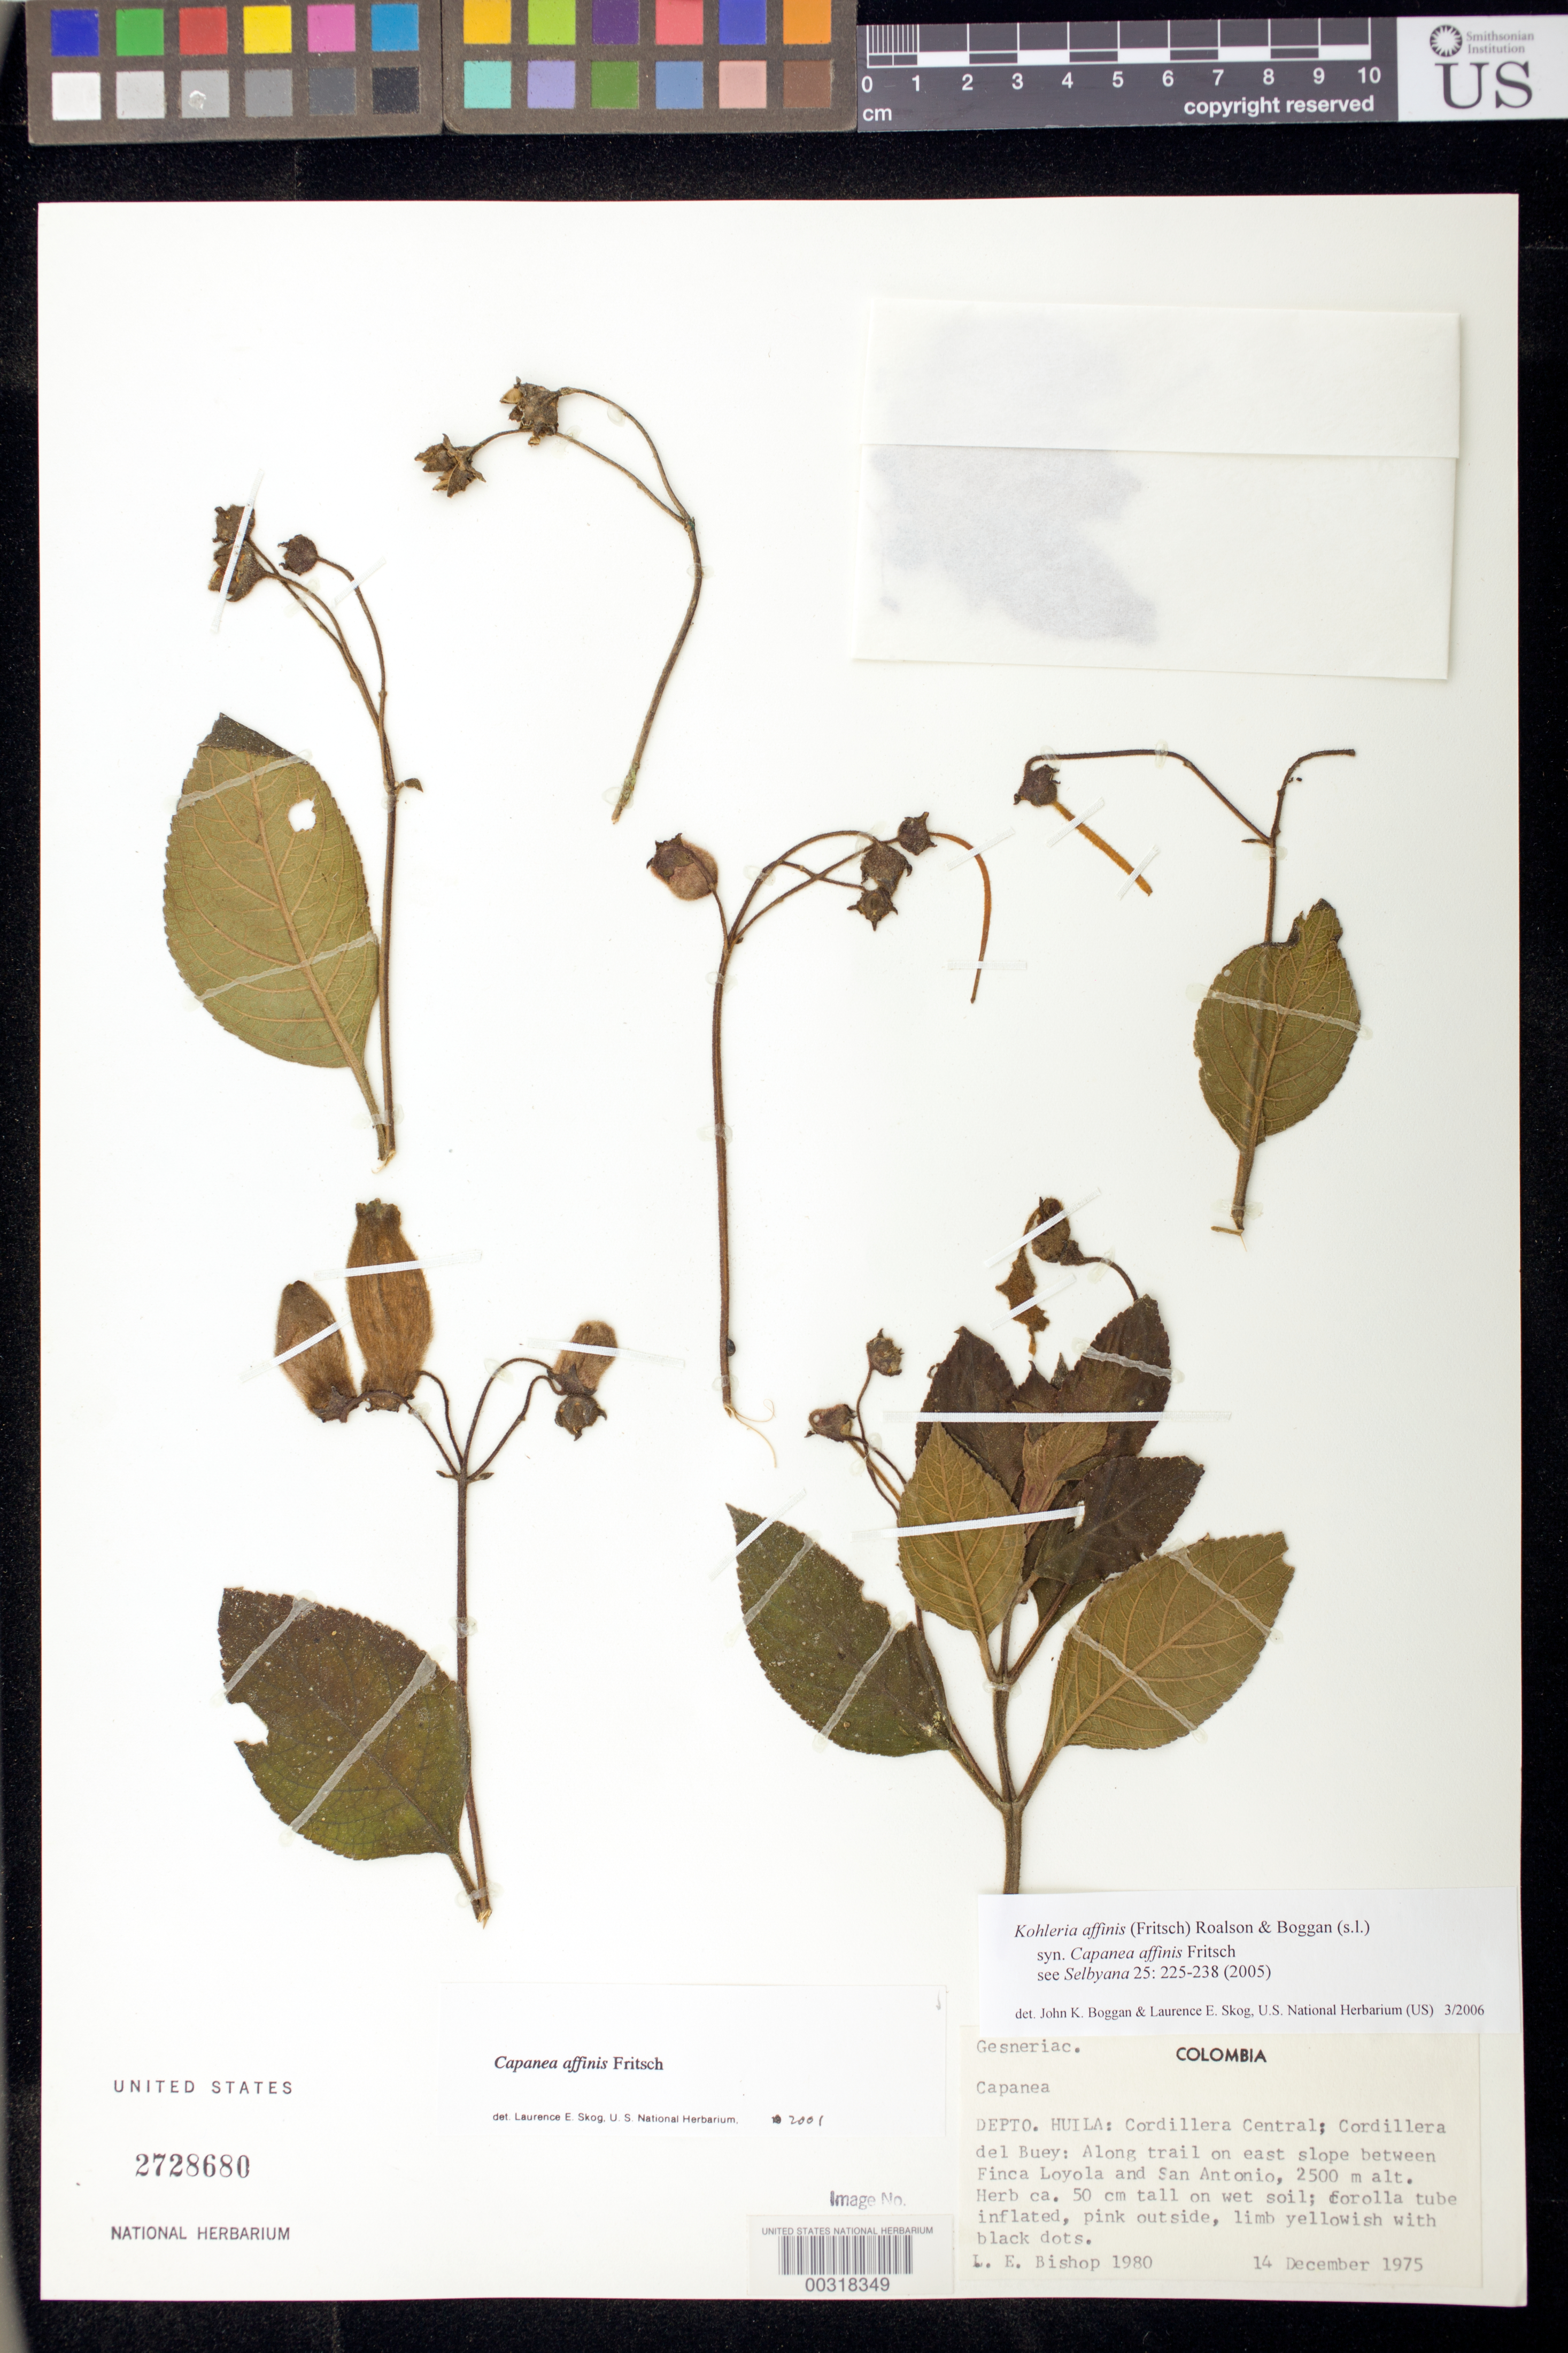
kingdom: Plantae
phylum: Tracheophyta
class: Magnoliopsida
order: Lamiales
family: Gesneriaceae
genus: Kohleria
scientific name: Kohleria affinis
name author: (Fritsch) Roalson & Boggan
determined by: Boggan, J. K.; Skog, L. E.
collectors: L. E. Bishop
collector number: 1980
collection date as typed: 14 Dec 1975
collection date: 1975-12-14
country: Colombia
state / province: Huila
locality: Cordillera Central; Cordillera del Buey: along trail on east slope between Finca Loyola and San Antonio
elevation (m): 2500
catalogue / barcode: US 2728680